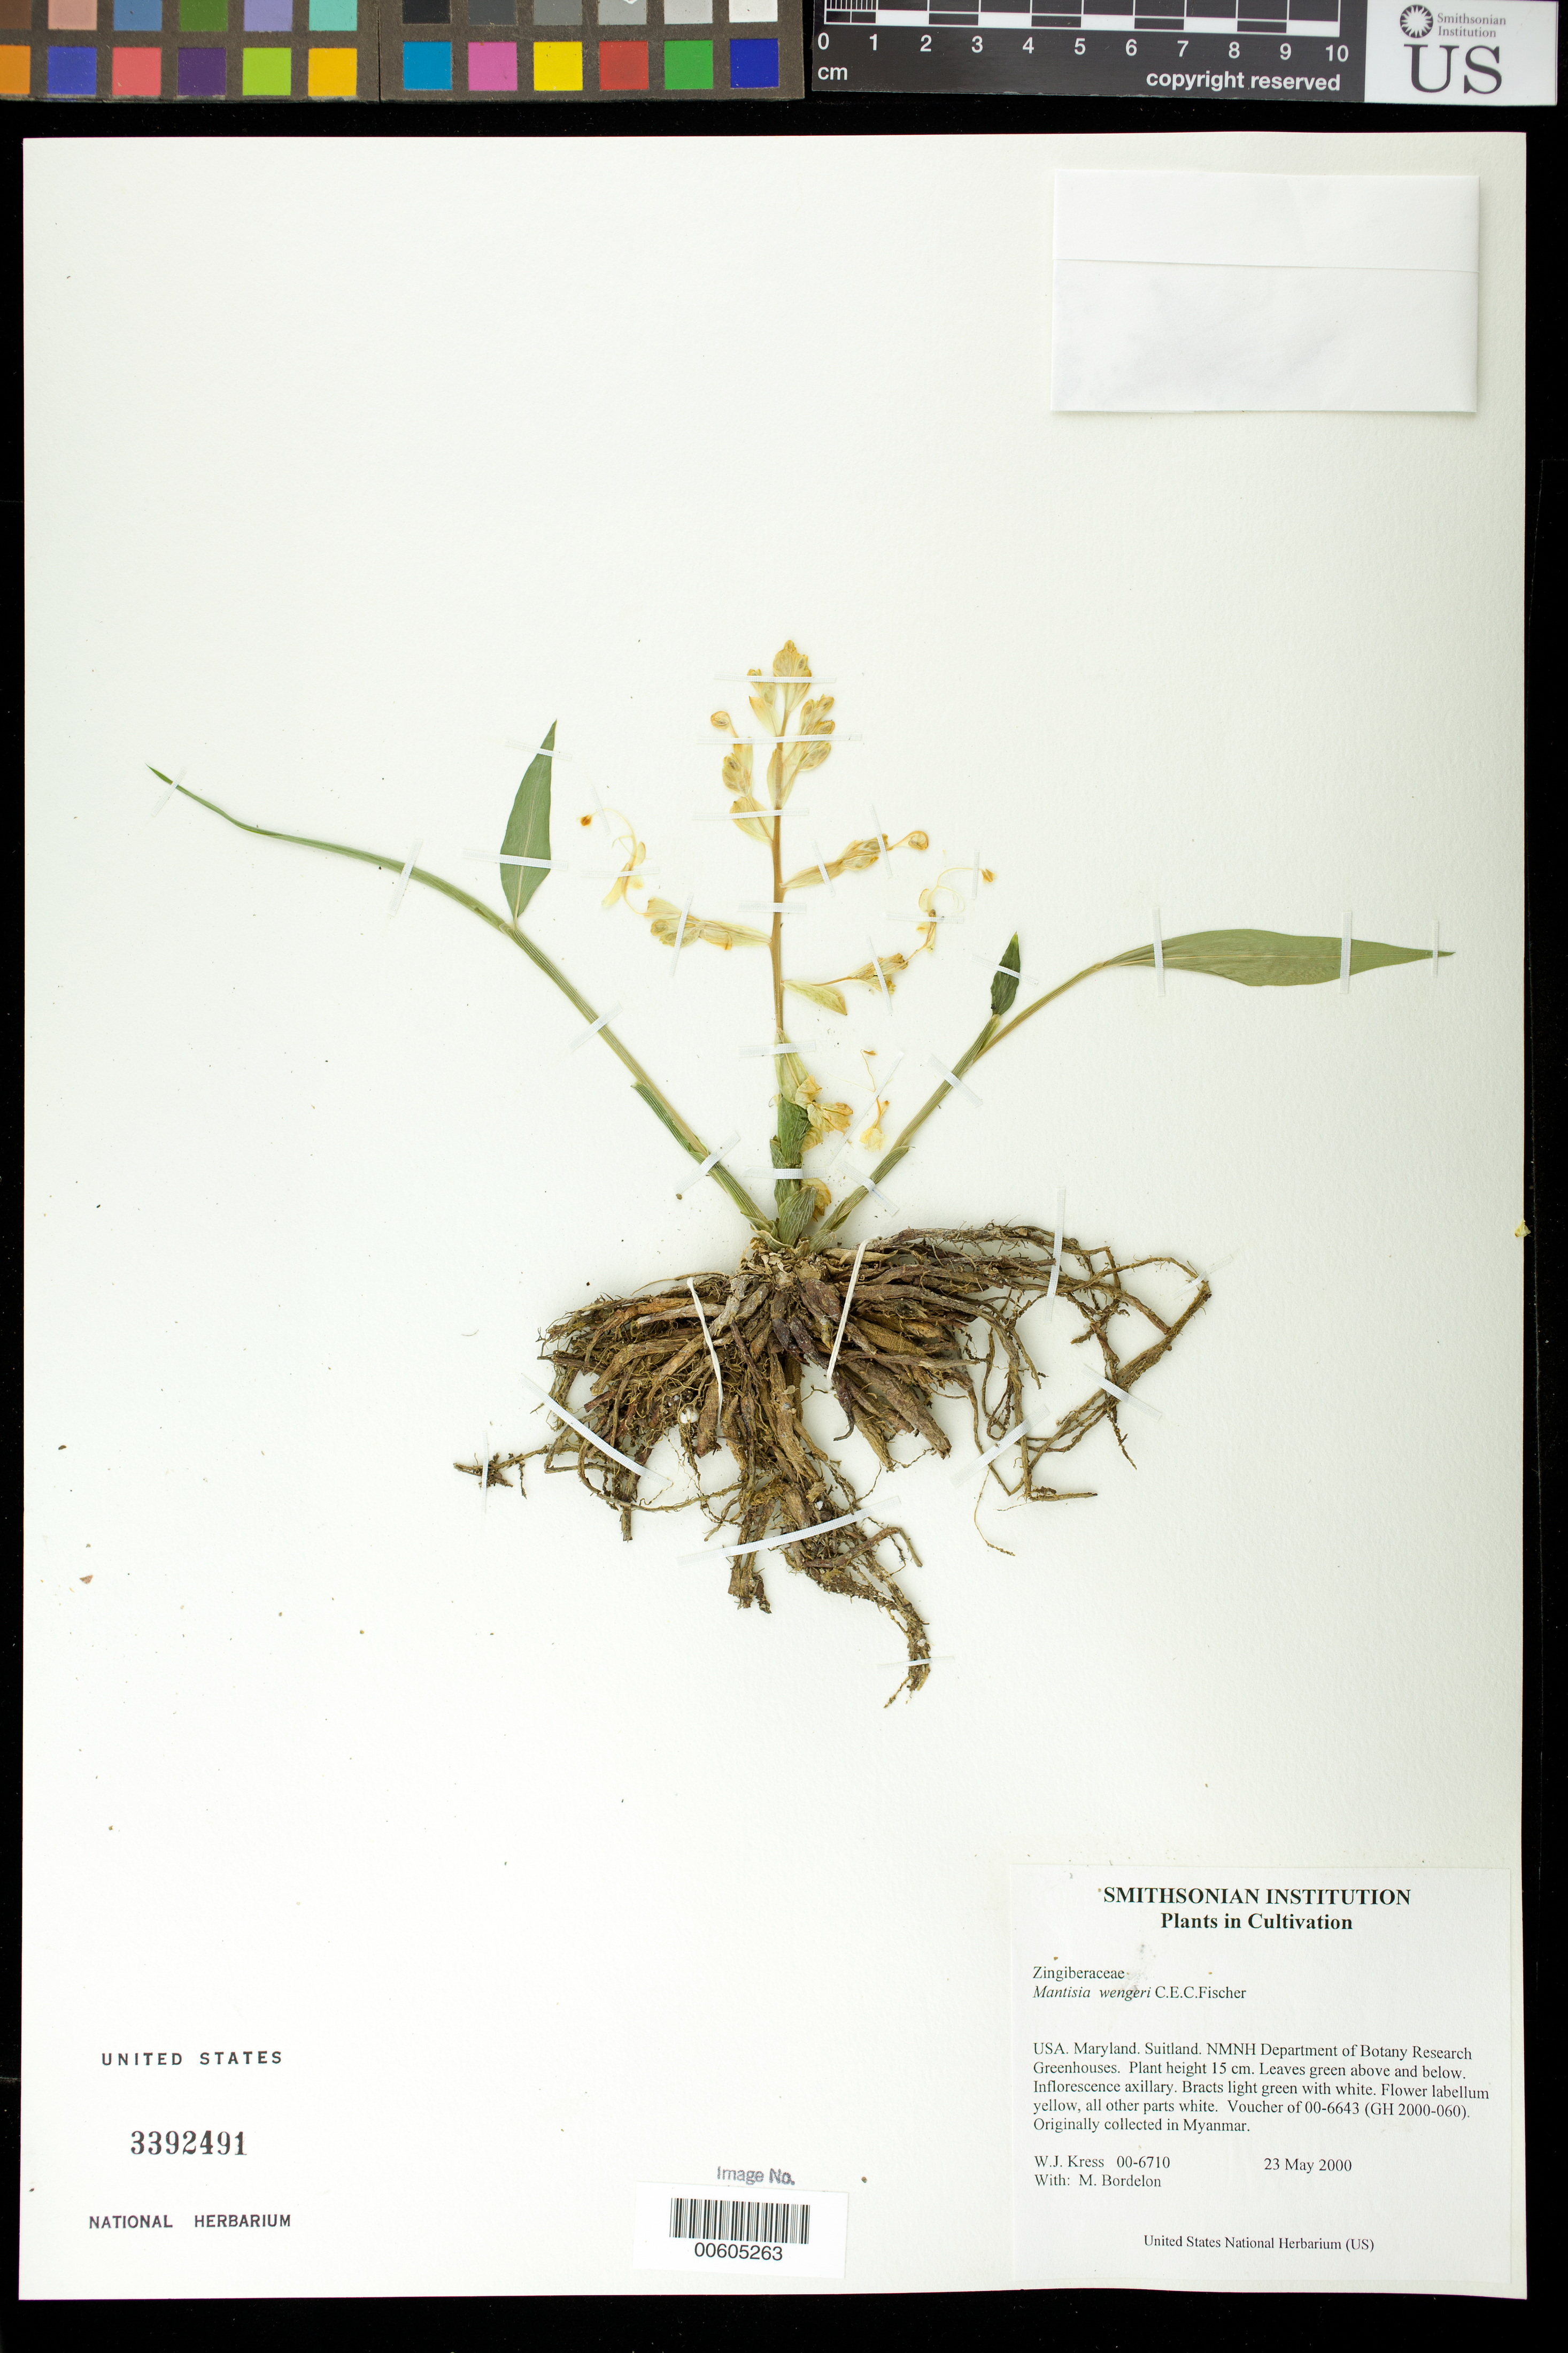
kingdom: Plantae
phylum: Tracheophyta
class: Liliopsida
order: Zingiberales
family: Zingiberaceae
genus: Globba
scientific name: Globba wengeri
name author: (C.E.C. Fisch.) K.J. Williams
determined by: Strong, M. T., (US), Smithsonian Institution - National Museum of Natural History (UNITED STATES)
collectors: W. J. Kress & M. Bordelon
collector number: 00-6710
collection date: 2000-05-23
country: United States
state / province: Maryland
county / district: Prince George's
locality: NMNH Botany Research Greenhouses. Suitland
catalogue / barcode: US 3392491